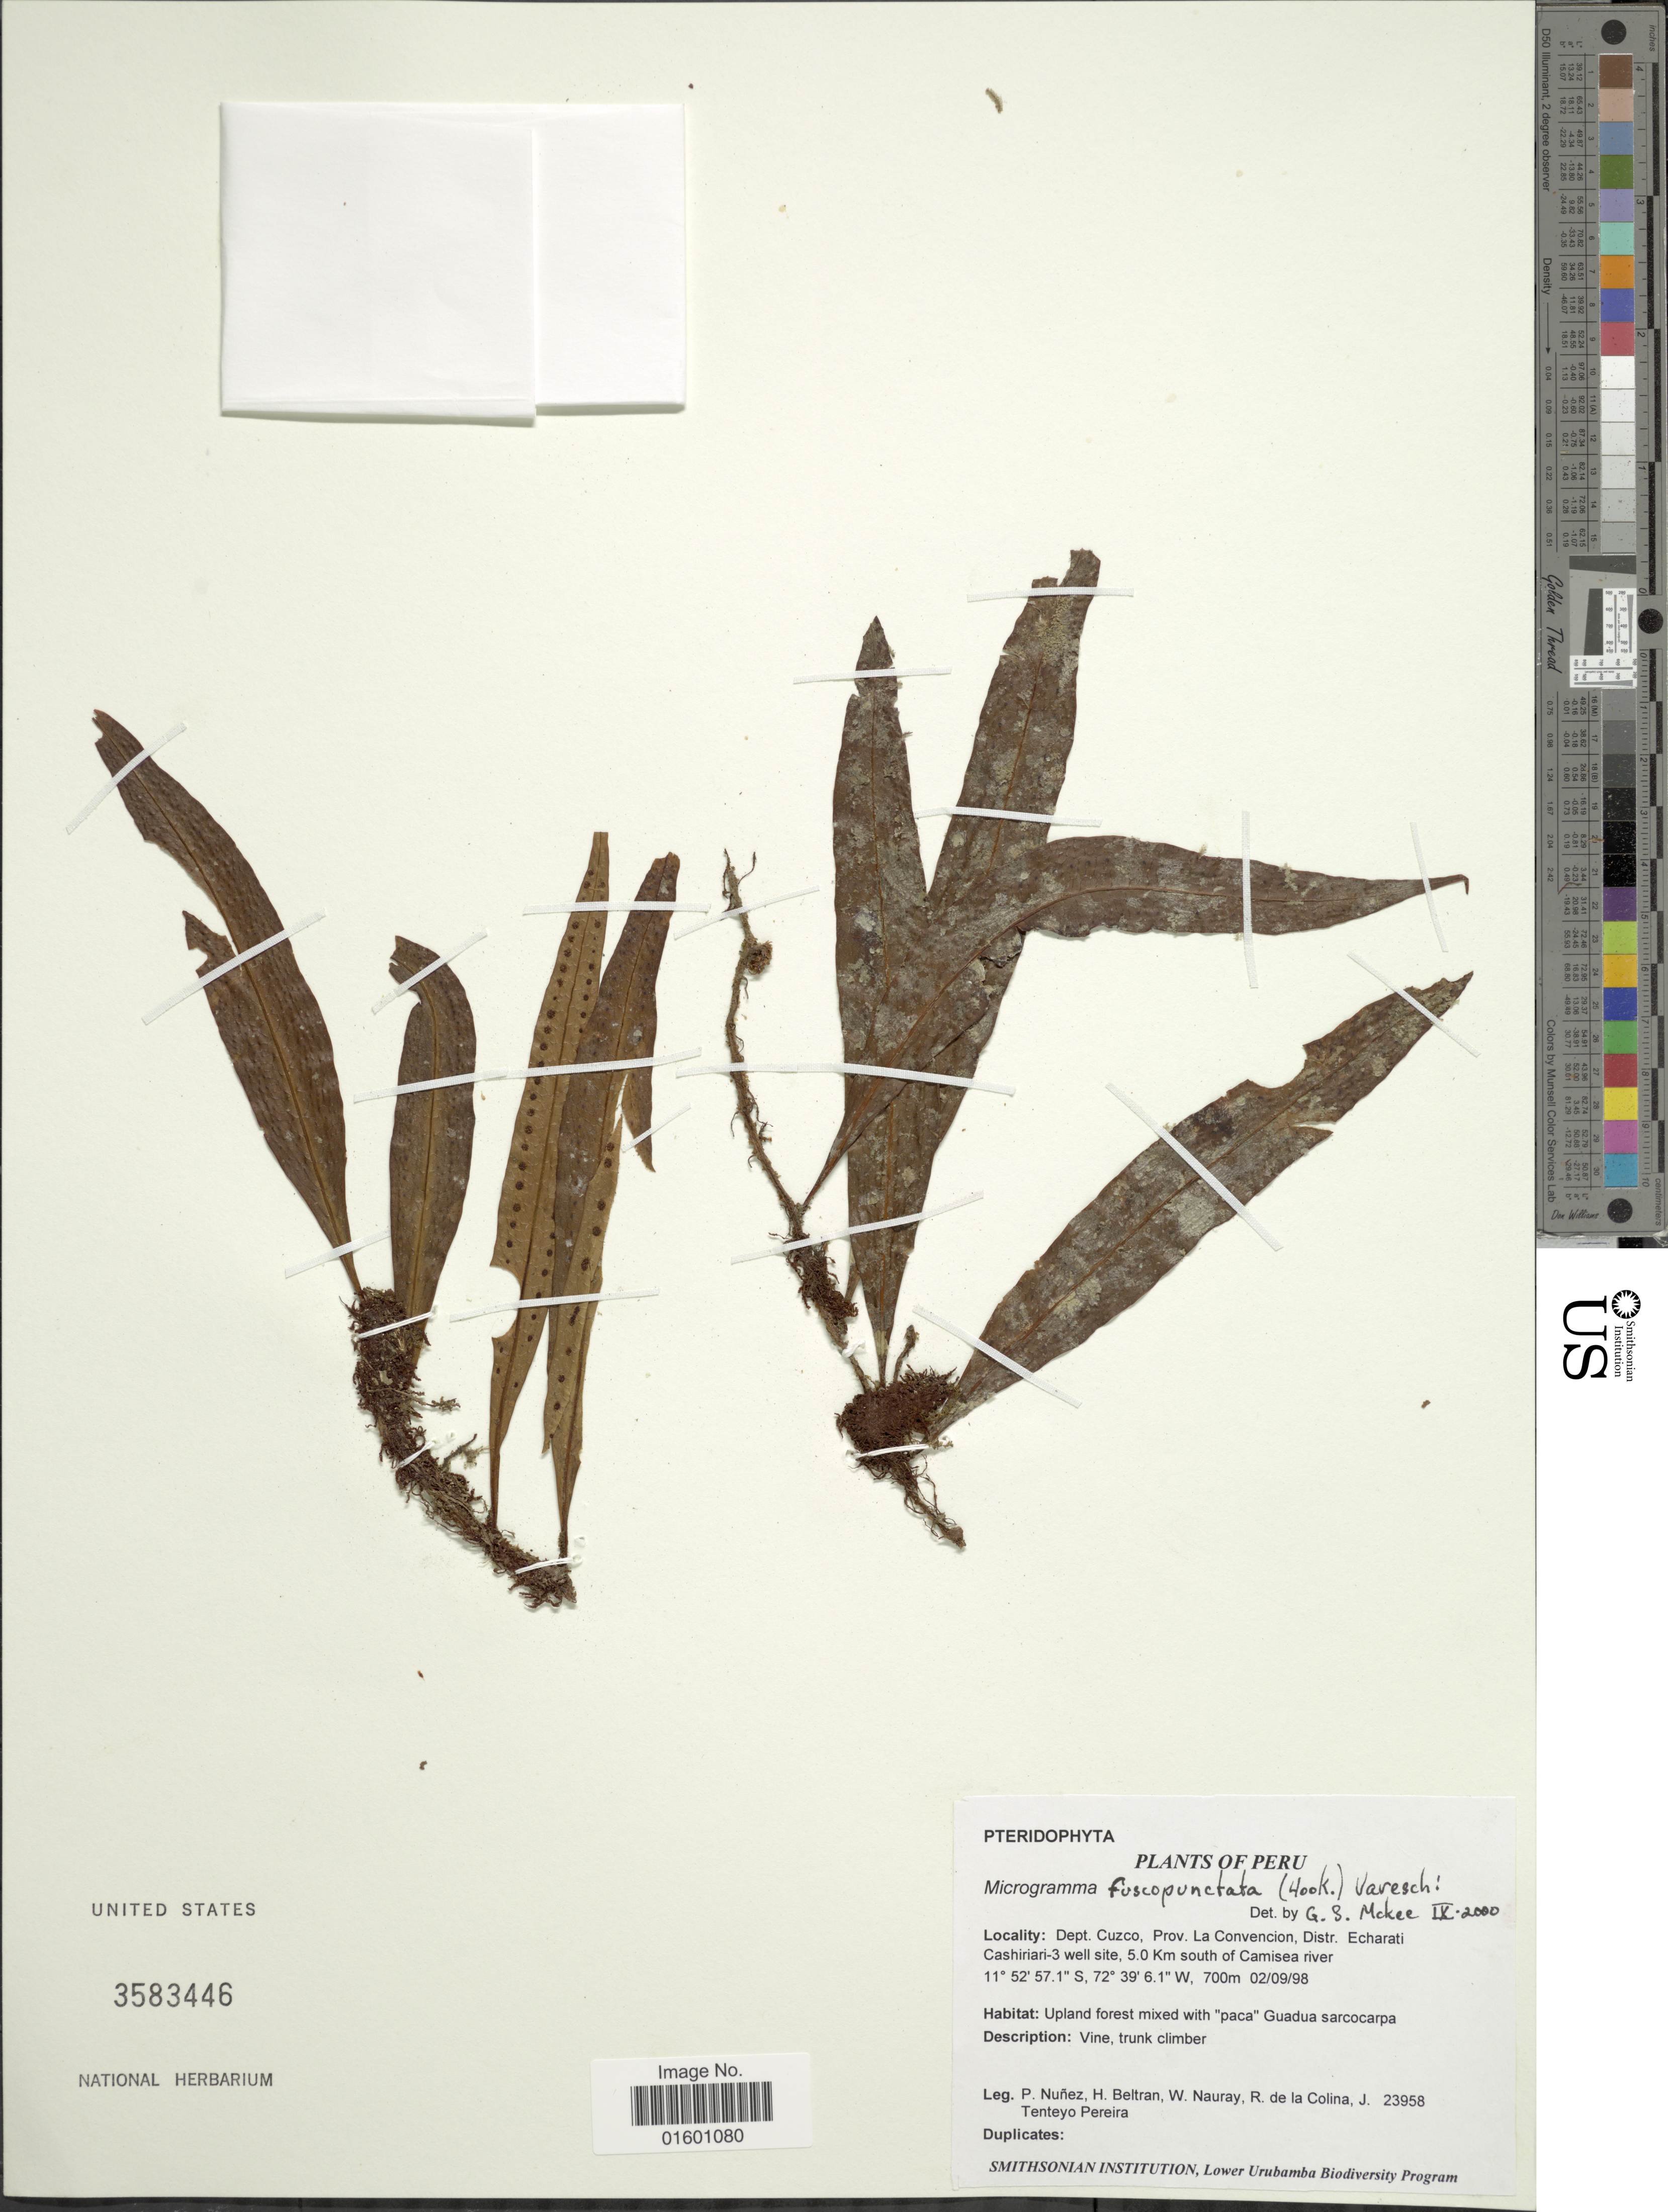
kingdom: Plantae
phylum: Tracheophyta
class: Polypodiopsida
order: Polypodiales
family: Polypodiaceae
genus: Microgramma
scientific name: Microgramma dictyophylla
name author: (Kunze ex Mett.) de la Sota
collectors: P. Nuñez V., H. Beltran, W. Nauray, R. de La Colina & T. Pereira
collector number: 23958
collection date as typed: Transcribed d/m/y: 2/9/98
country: Peru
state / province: Cusco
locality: Prov. La Convecion. Distr. Echarati Cashiriari-3 well site, 5.0 Km south of Camisea river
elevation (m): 700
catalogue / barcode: US 3583446